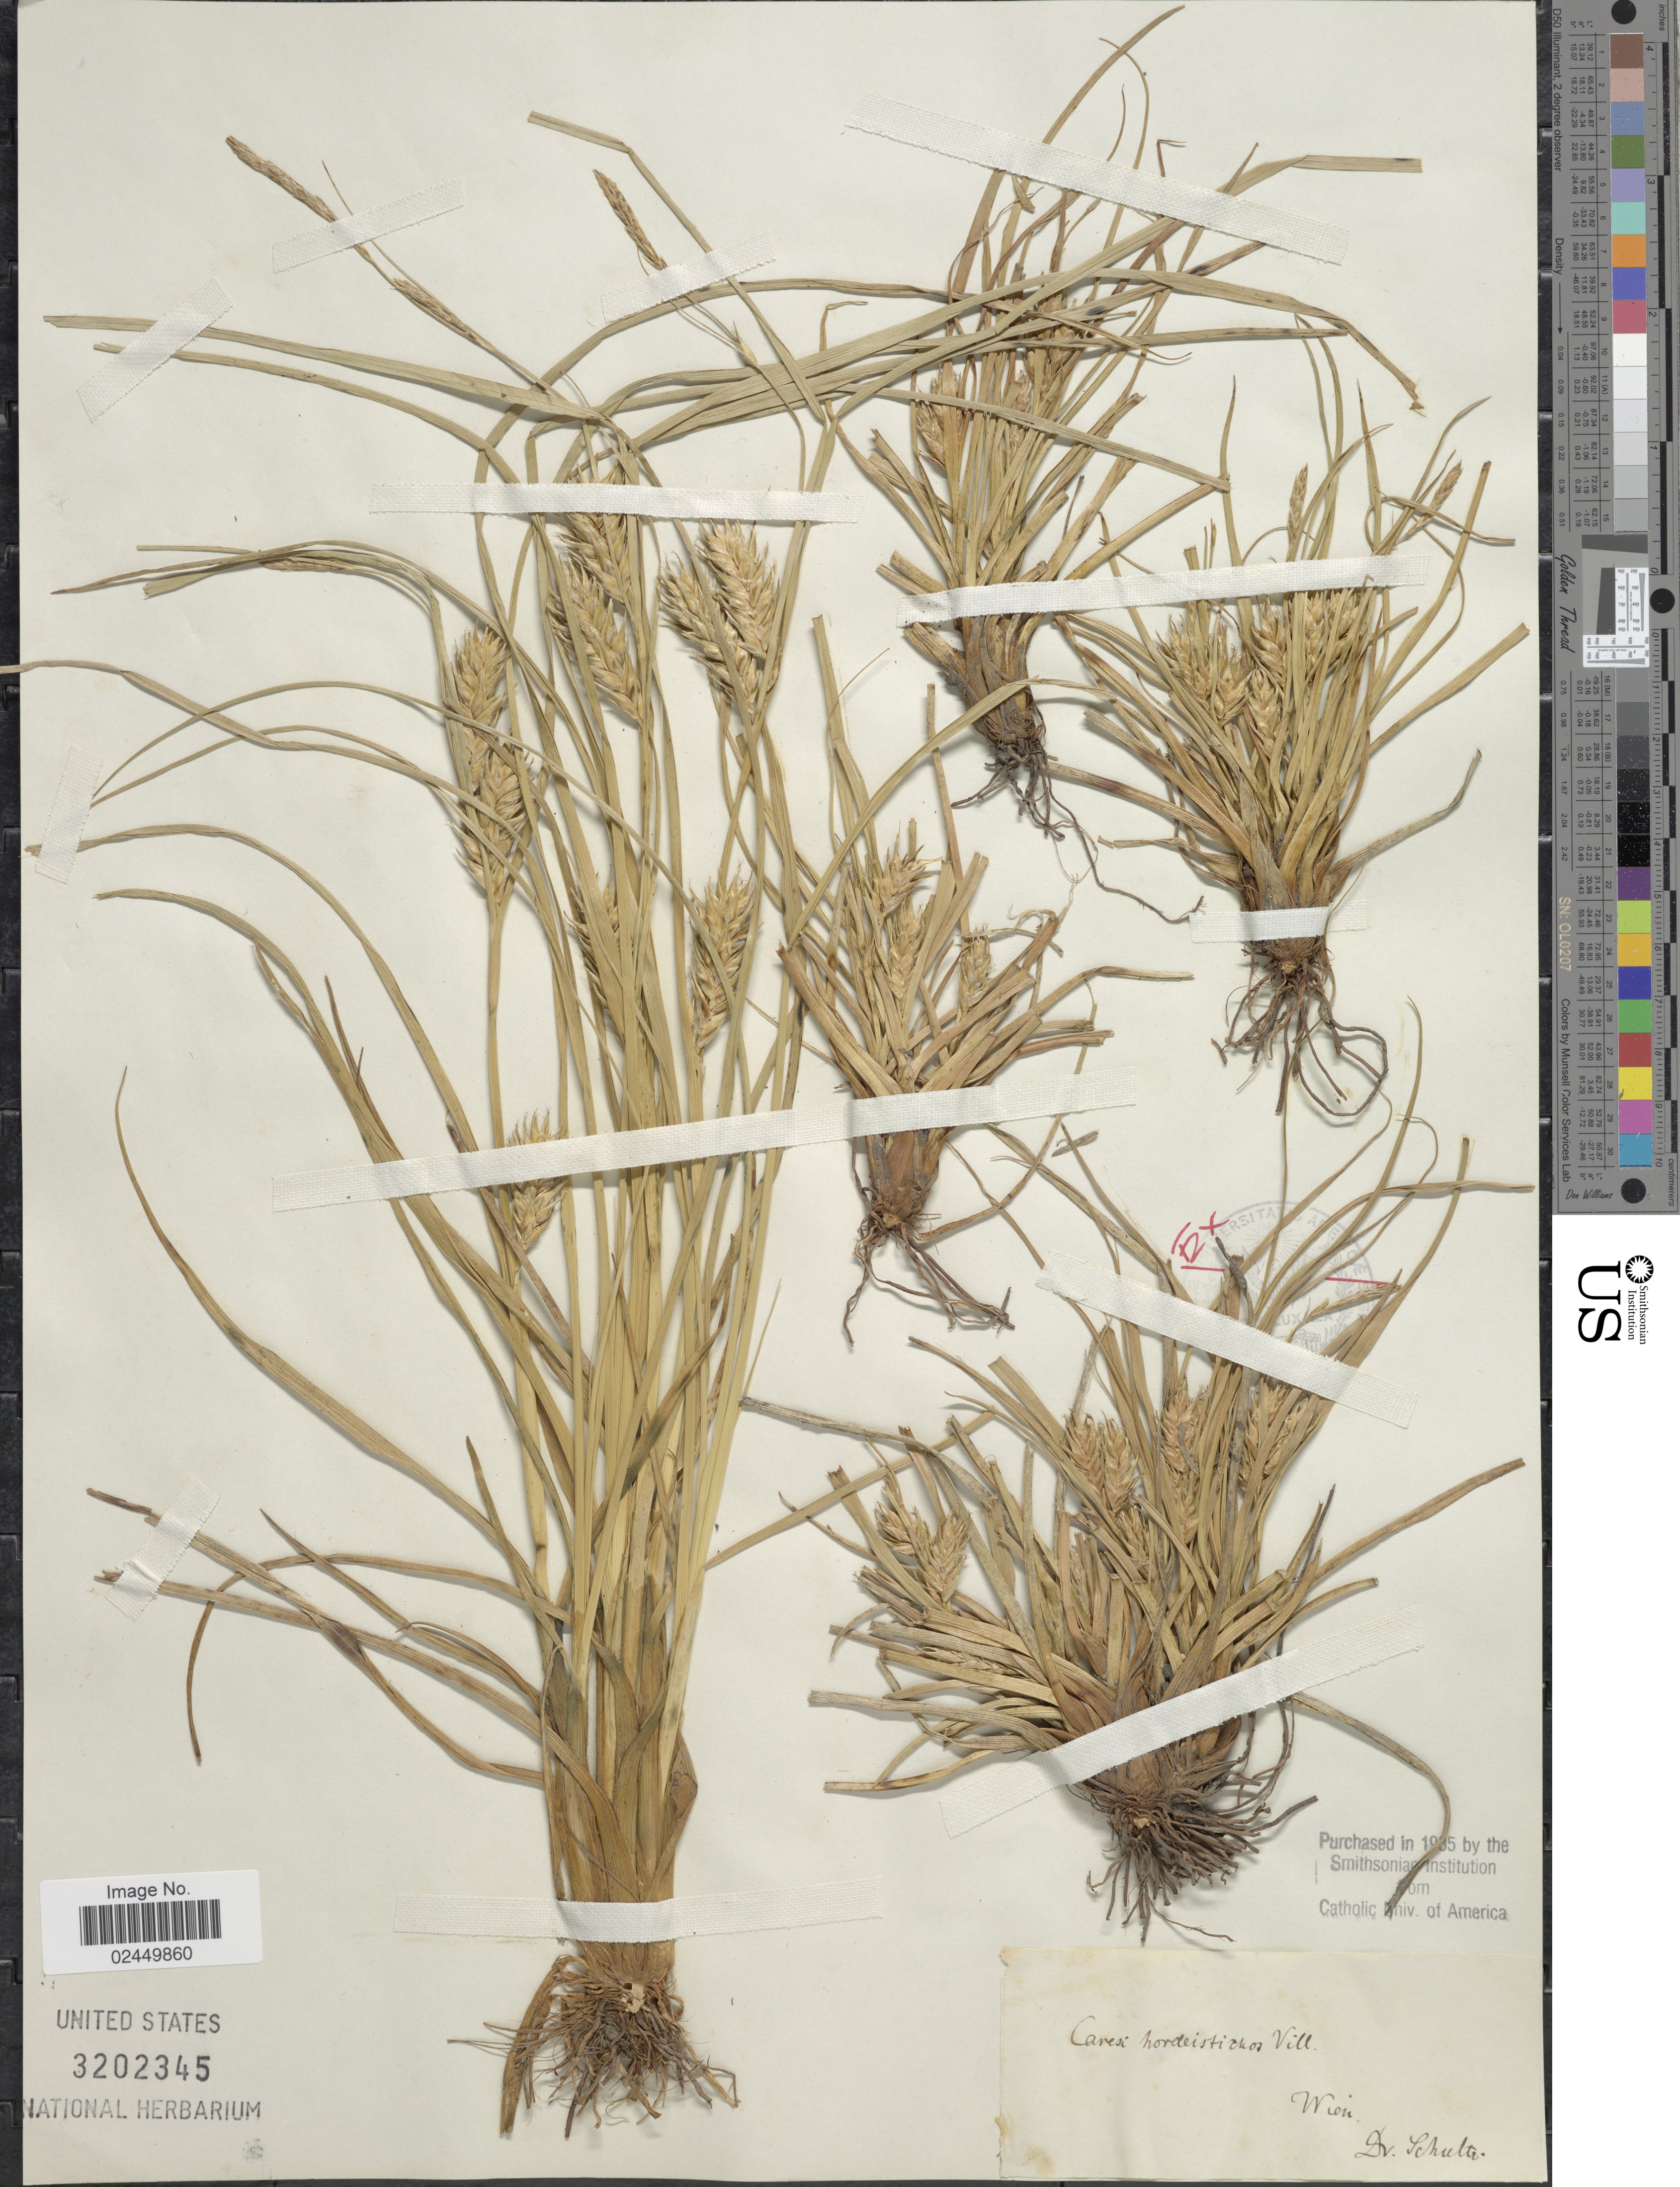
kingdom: Plantae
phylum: Tracheophyta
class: Liliopsida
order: Poales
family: Cyperaceae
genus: Carex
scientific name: Carex hordeistichos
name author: Vill.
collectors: -. Schultz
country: Austria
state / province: Wien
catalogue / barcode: US 3202345